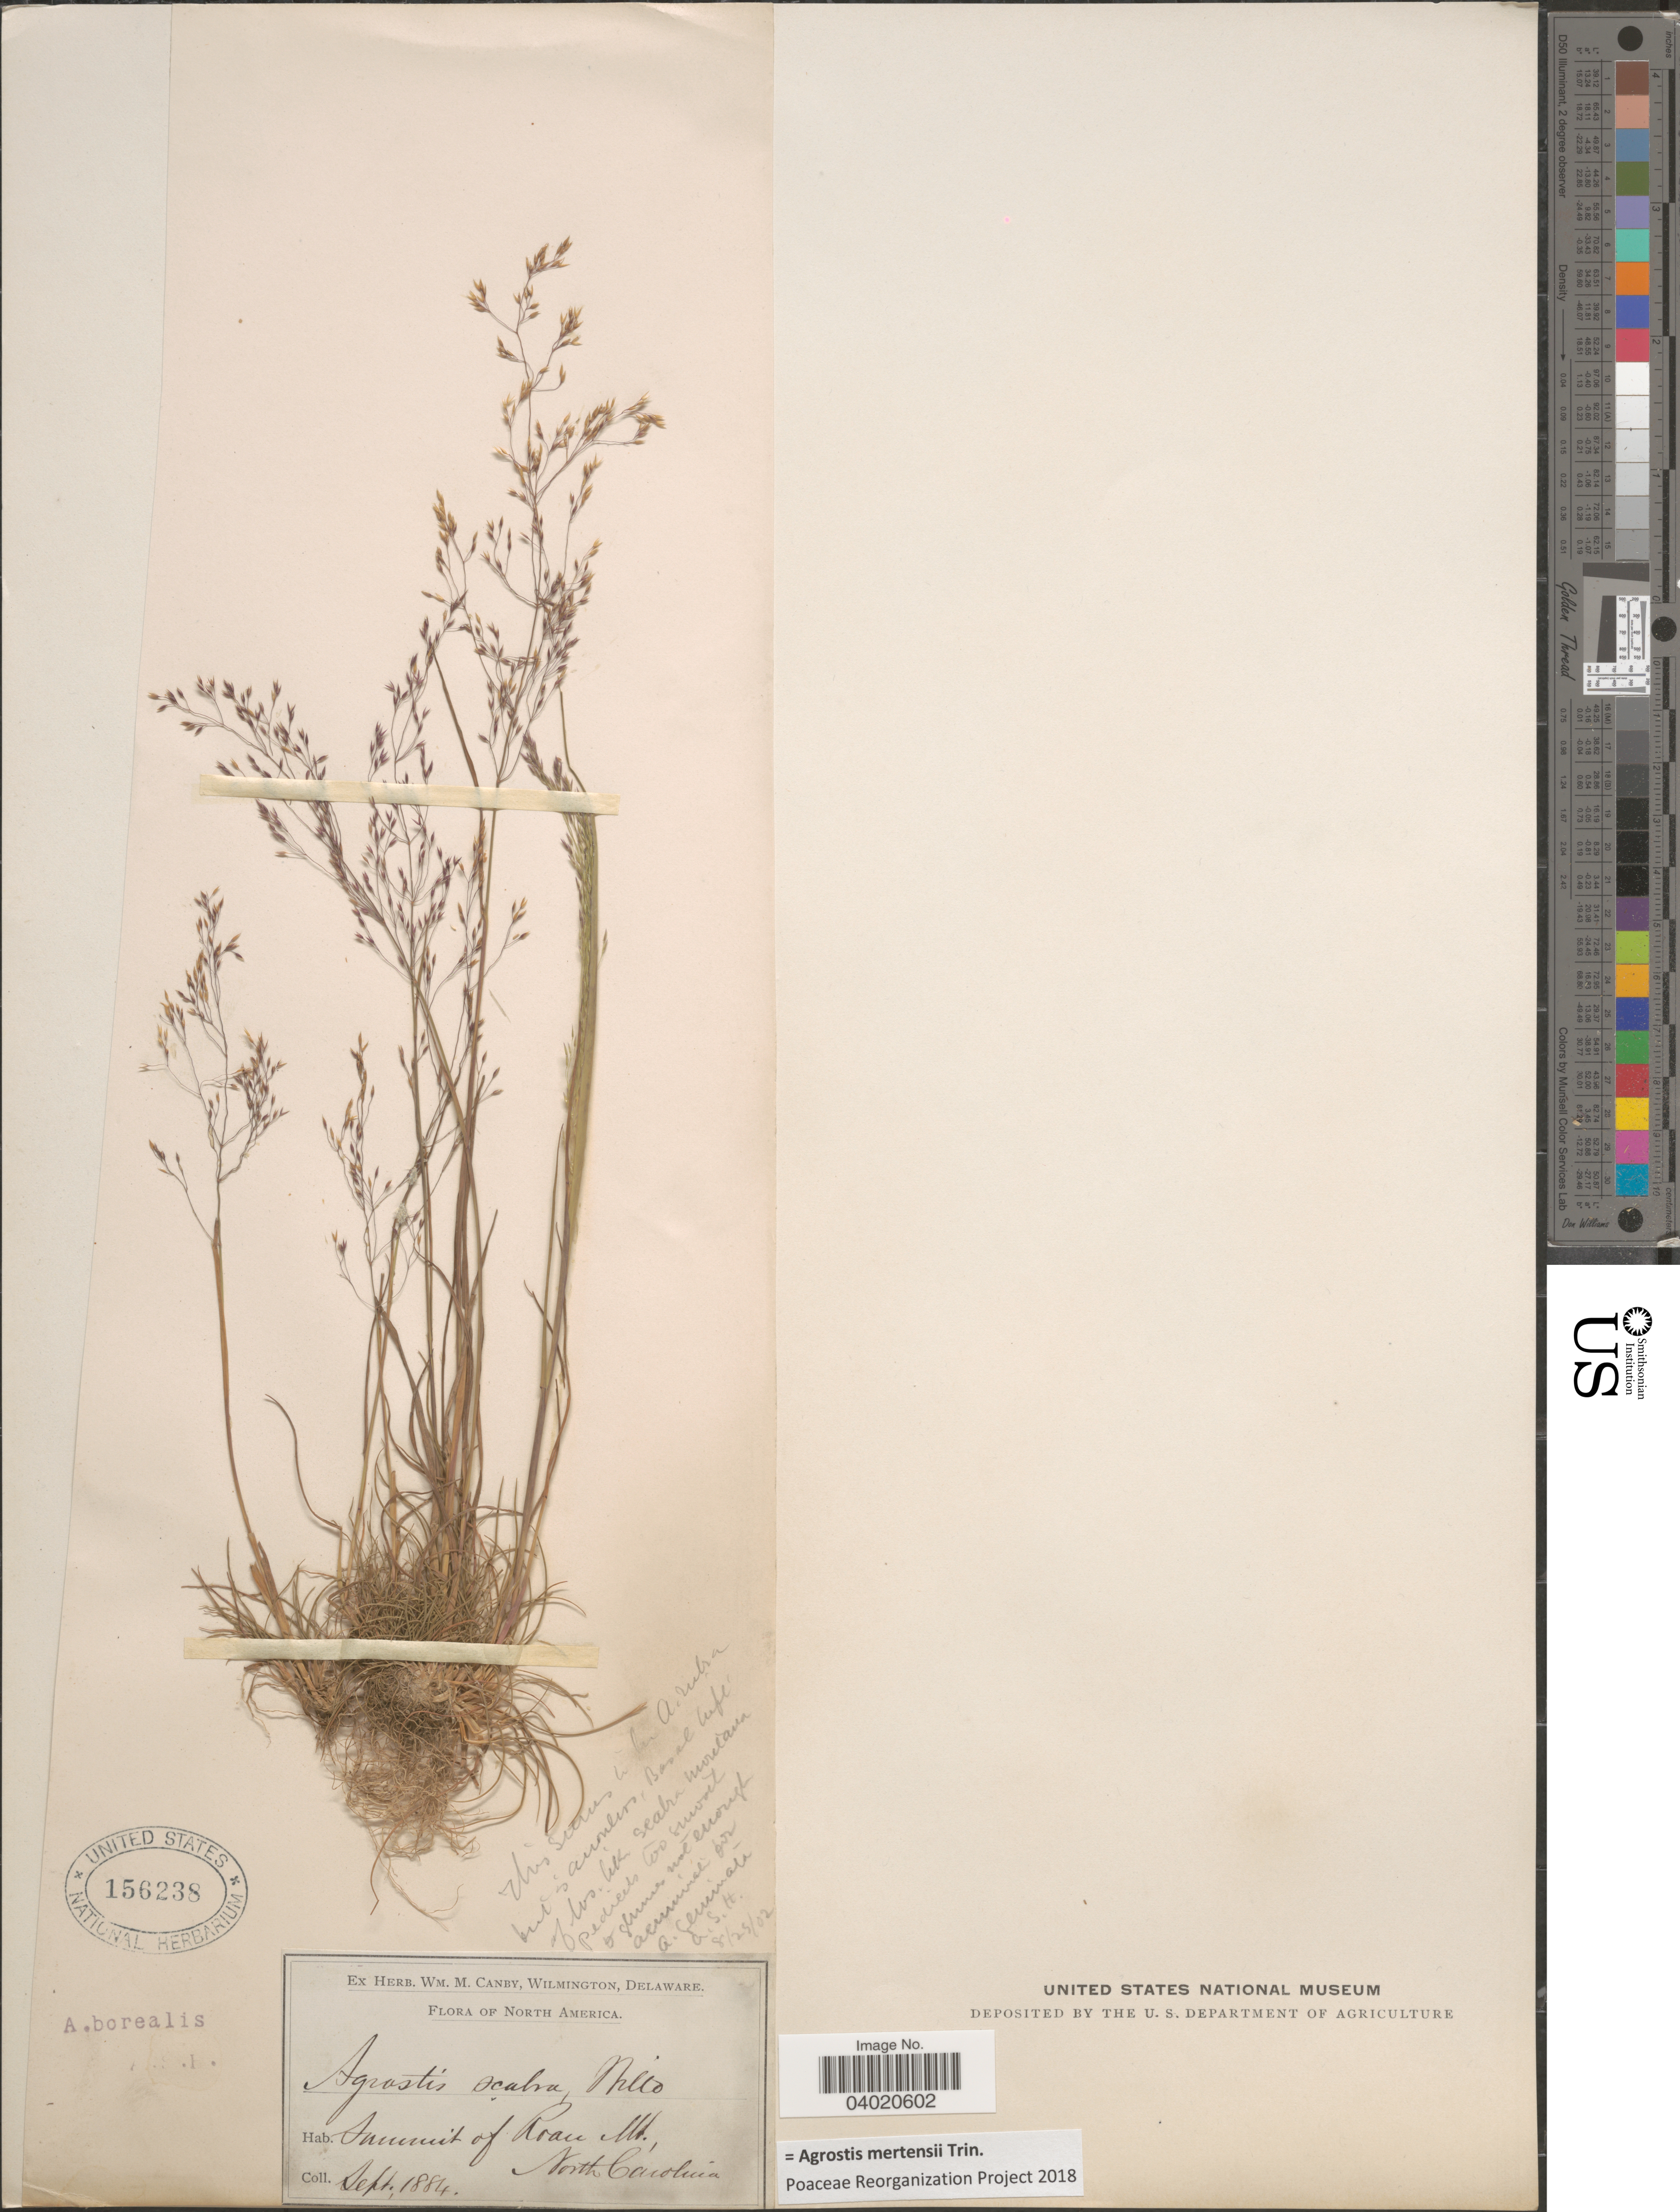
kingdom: Plantae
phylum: Tracheophyta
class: Liliopsida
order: Poales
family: Poaceae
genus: Agrostis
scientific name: Agrostis mertensii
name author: Trin.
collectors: ex herb. W.M. Canby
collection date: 1884-09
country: United States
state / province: North Carolina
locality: Summit of Roan Mt.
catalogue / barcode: US 156238